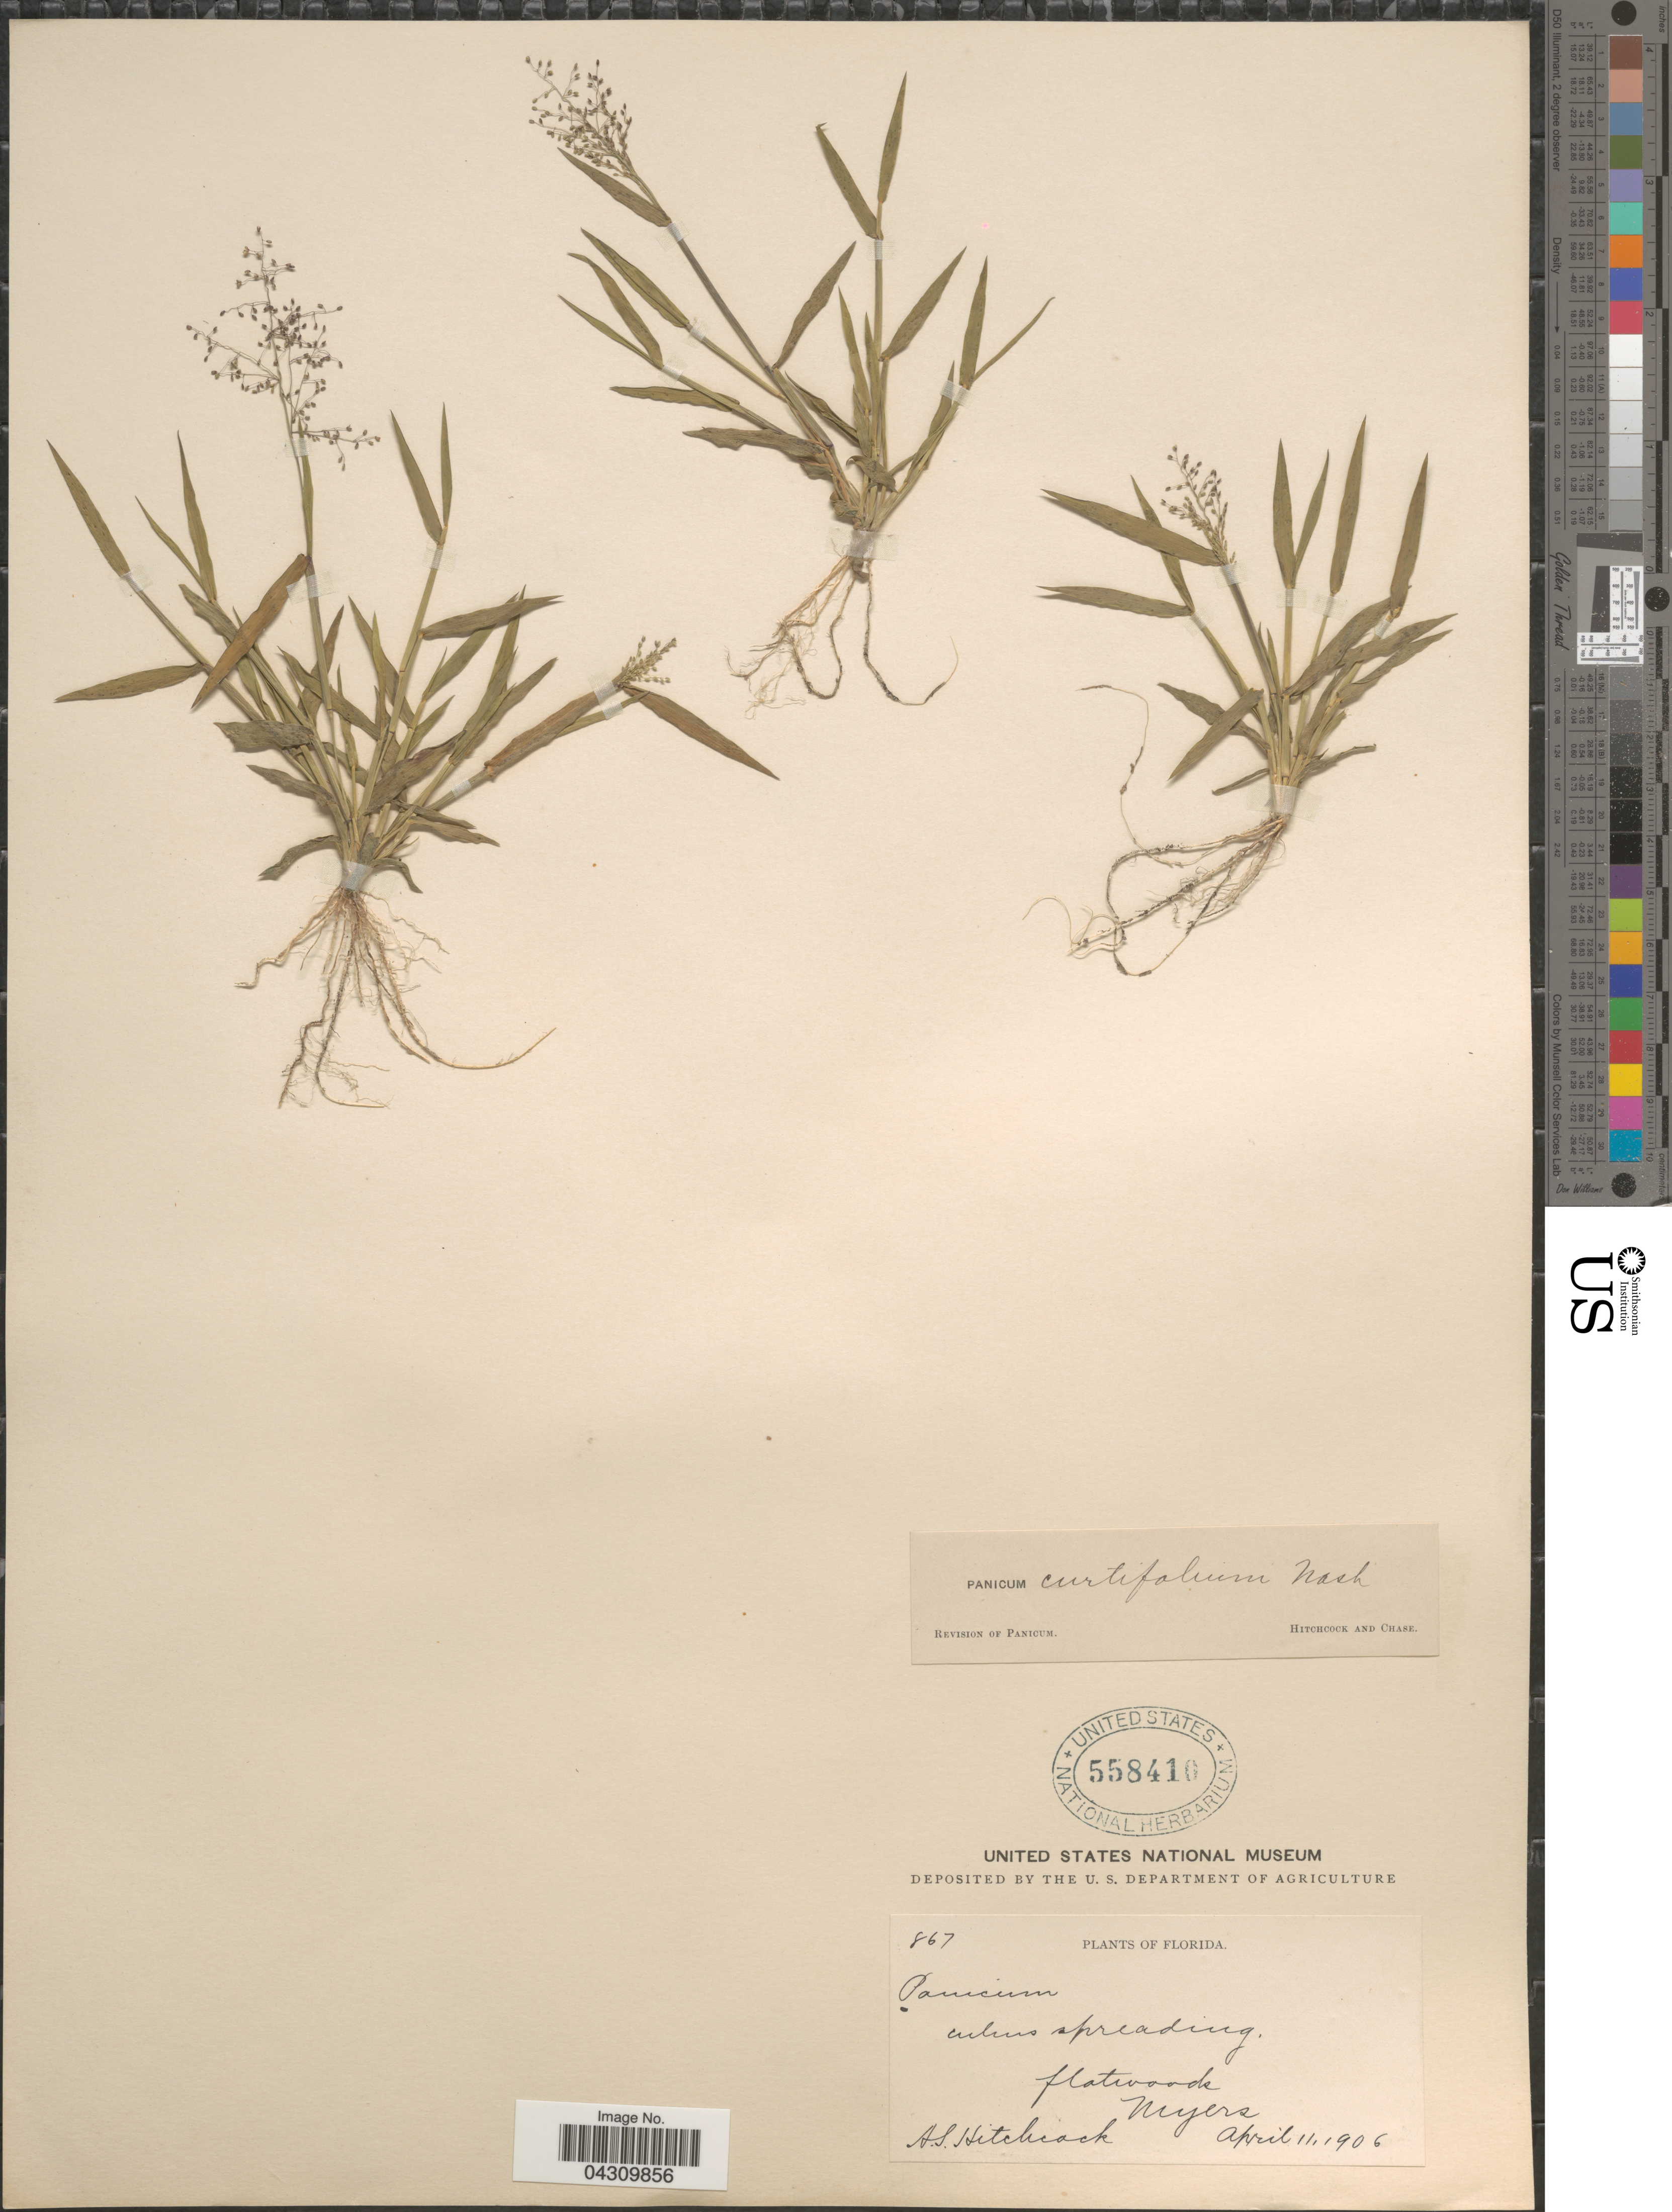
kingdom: Plantae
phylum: Tracheophyta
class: Liliopsida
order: Poales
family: Poaceae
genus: Dichanthelium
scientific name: Dichanthelium acuminatum var. acuminatum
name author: (Sw.) Gould & C.A. Clark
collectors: A. S. Hitchcock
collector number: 867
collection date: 1906-04-11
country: United States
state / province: Florida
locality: Flatwoods Myers.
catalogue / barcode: US 558410